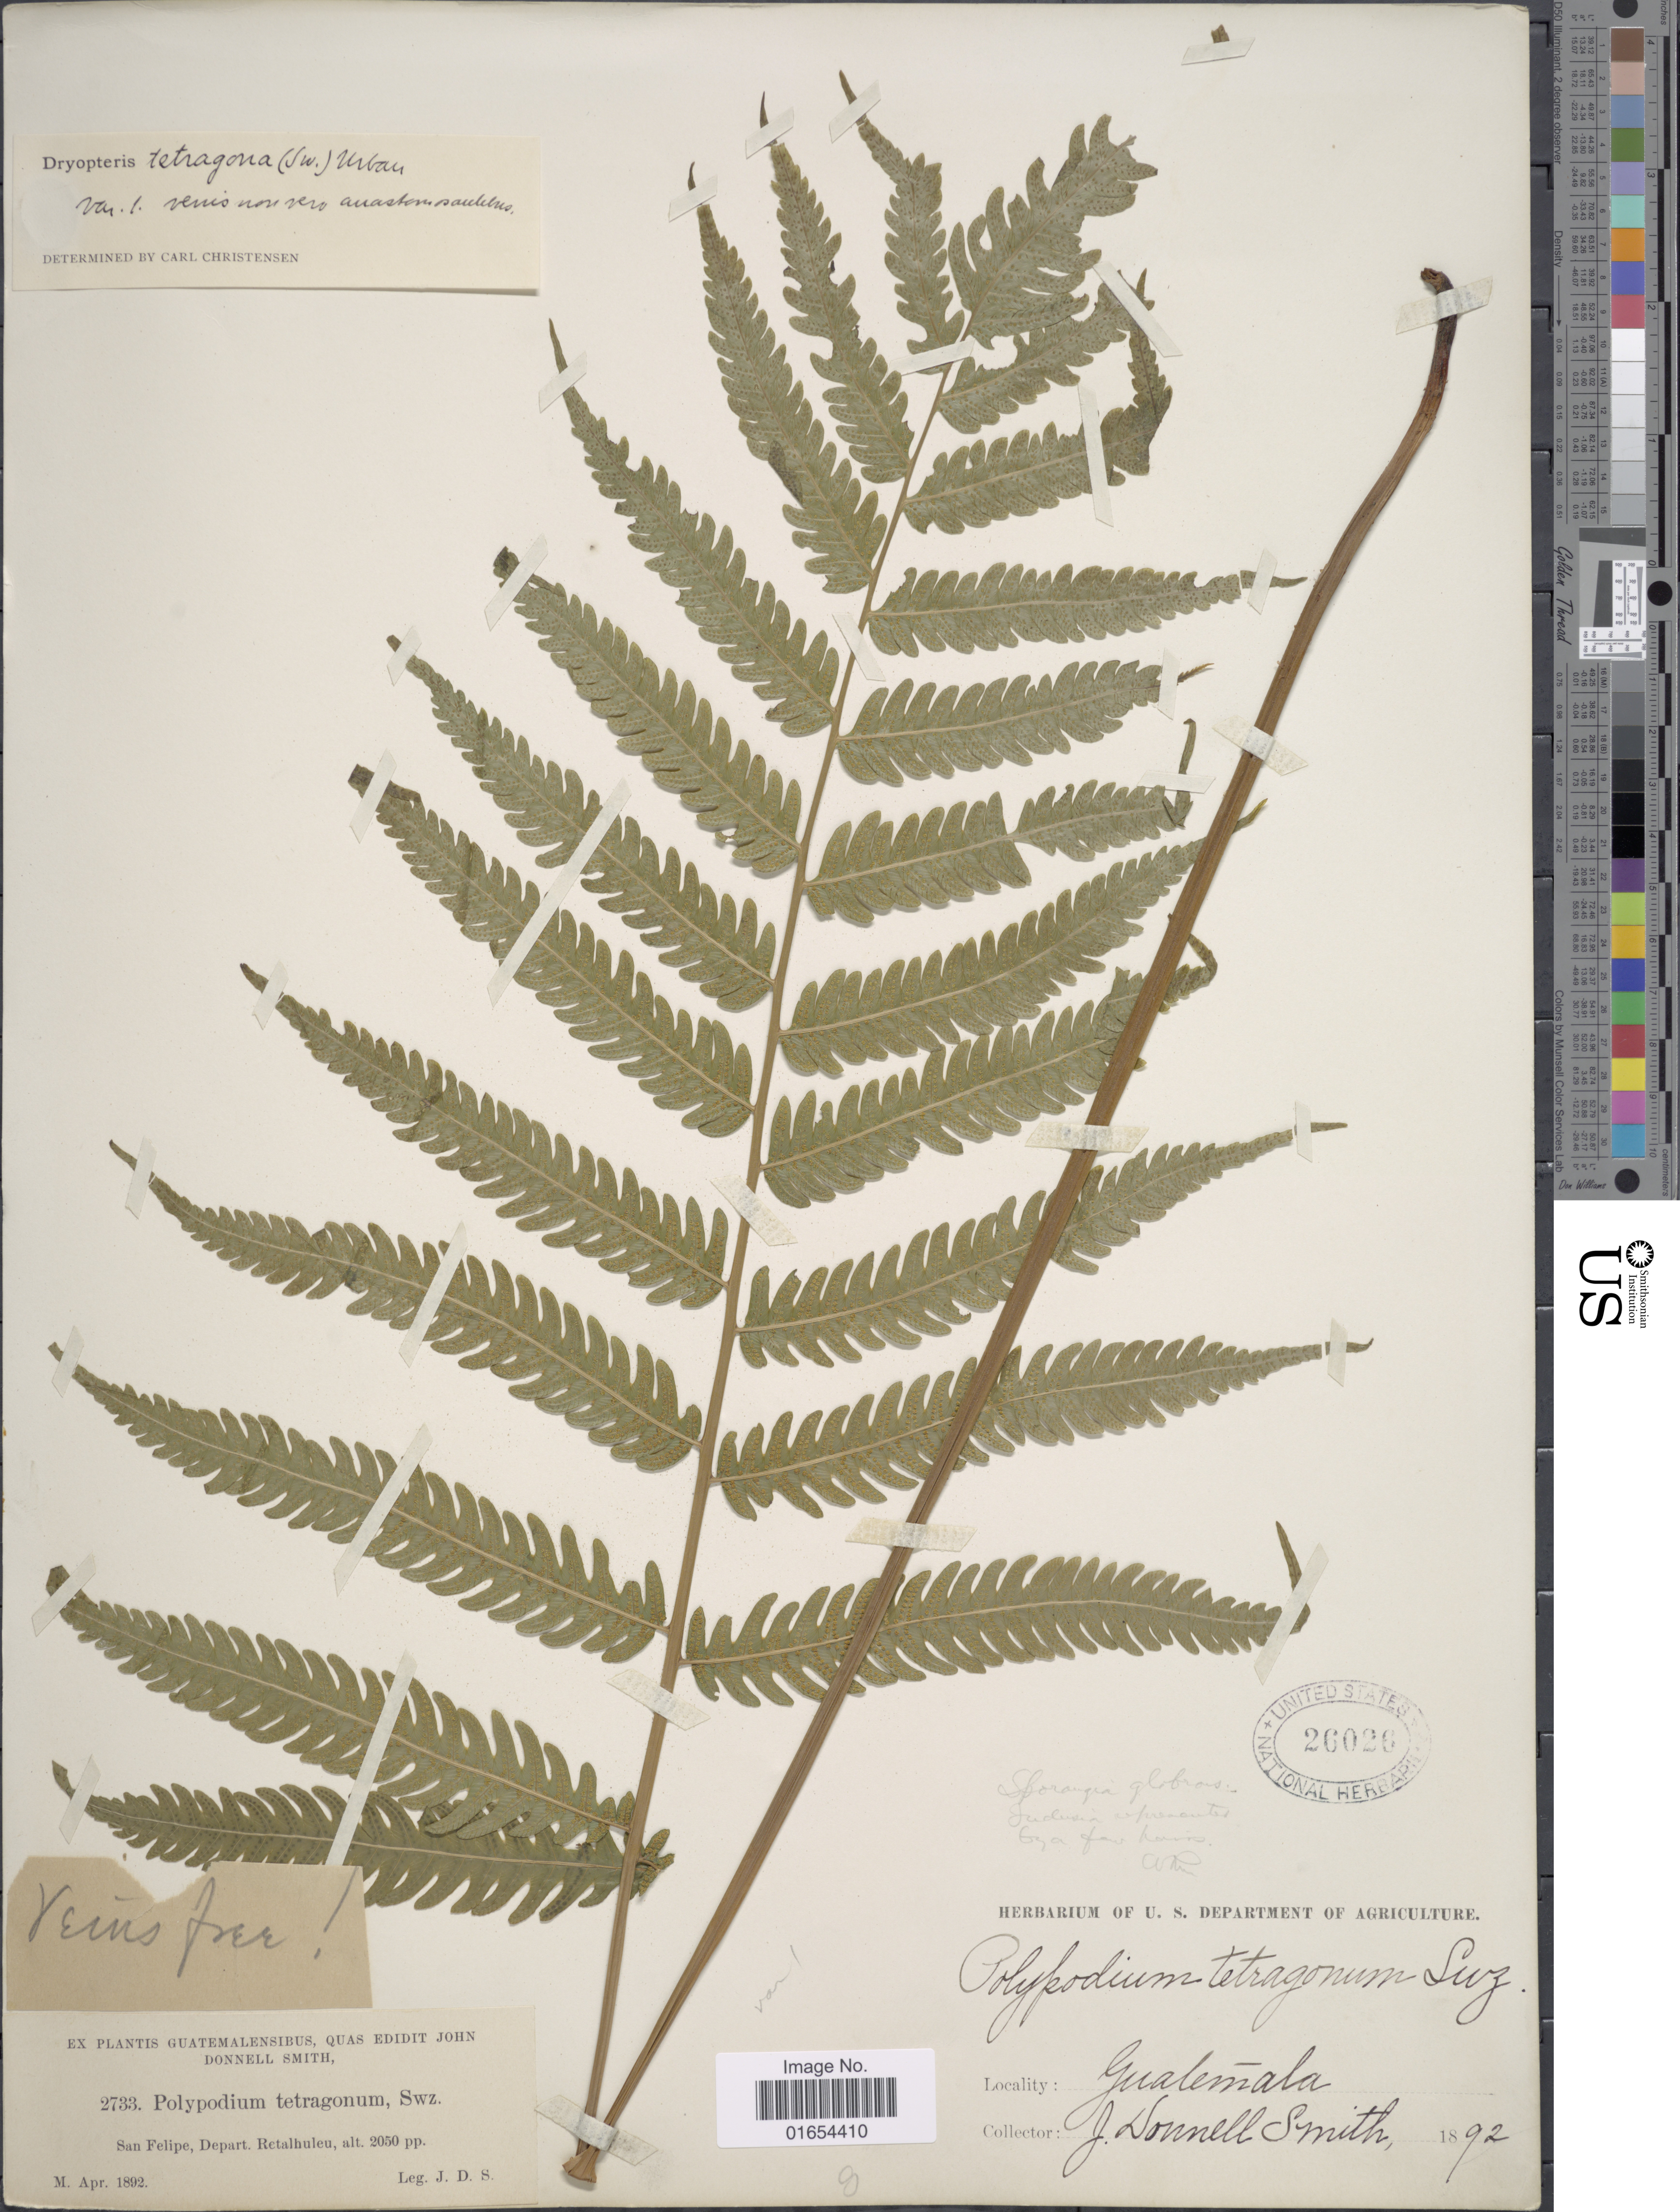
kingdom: Plantae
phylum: Tracheophyta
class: Polypodiopsida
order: Polypodiales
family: Thelypteridaceae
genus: Goniopteris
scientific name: Goniopteris tetragona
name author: (C. Presl) Sw.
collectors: J. Donnell Smith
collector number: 2733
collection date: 1892-04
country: Guatemala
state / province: Retalhuleu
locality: San Felipe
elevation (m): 625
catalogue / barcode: US 26026